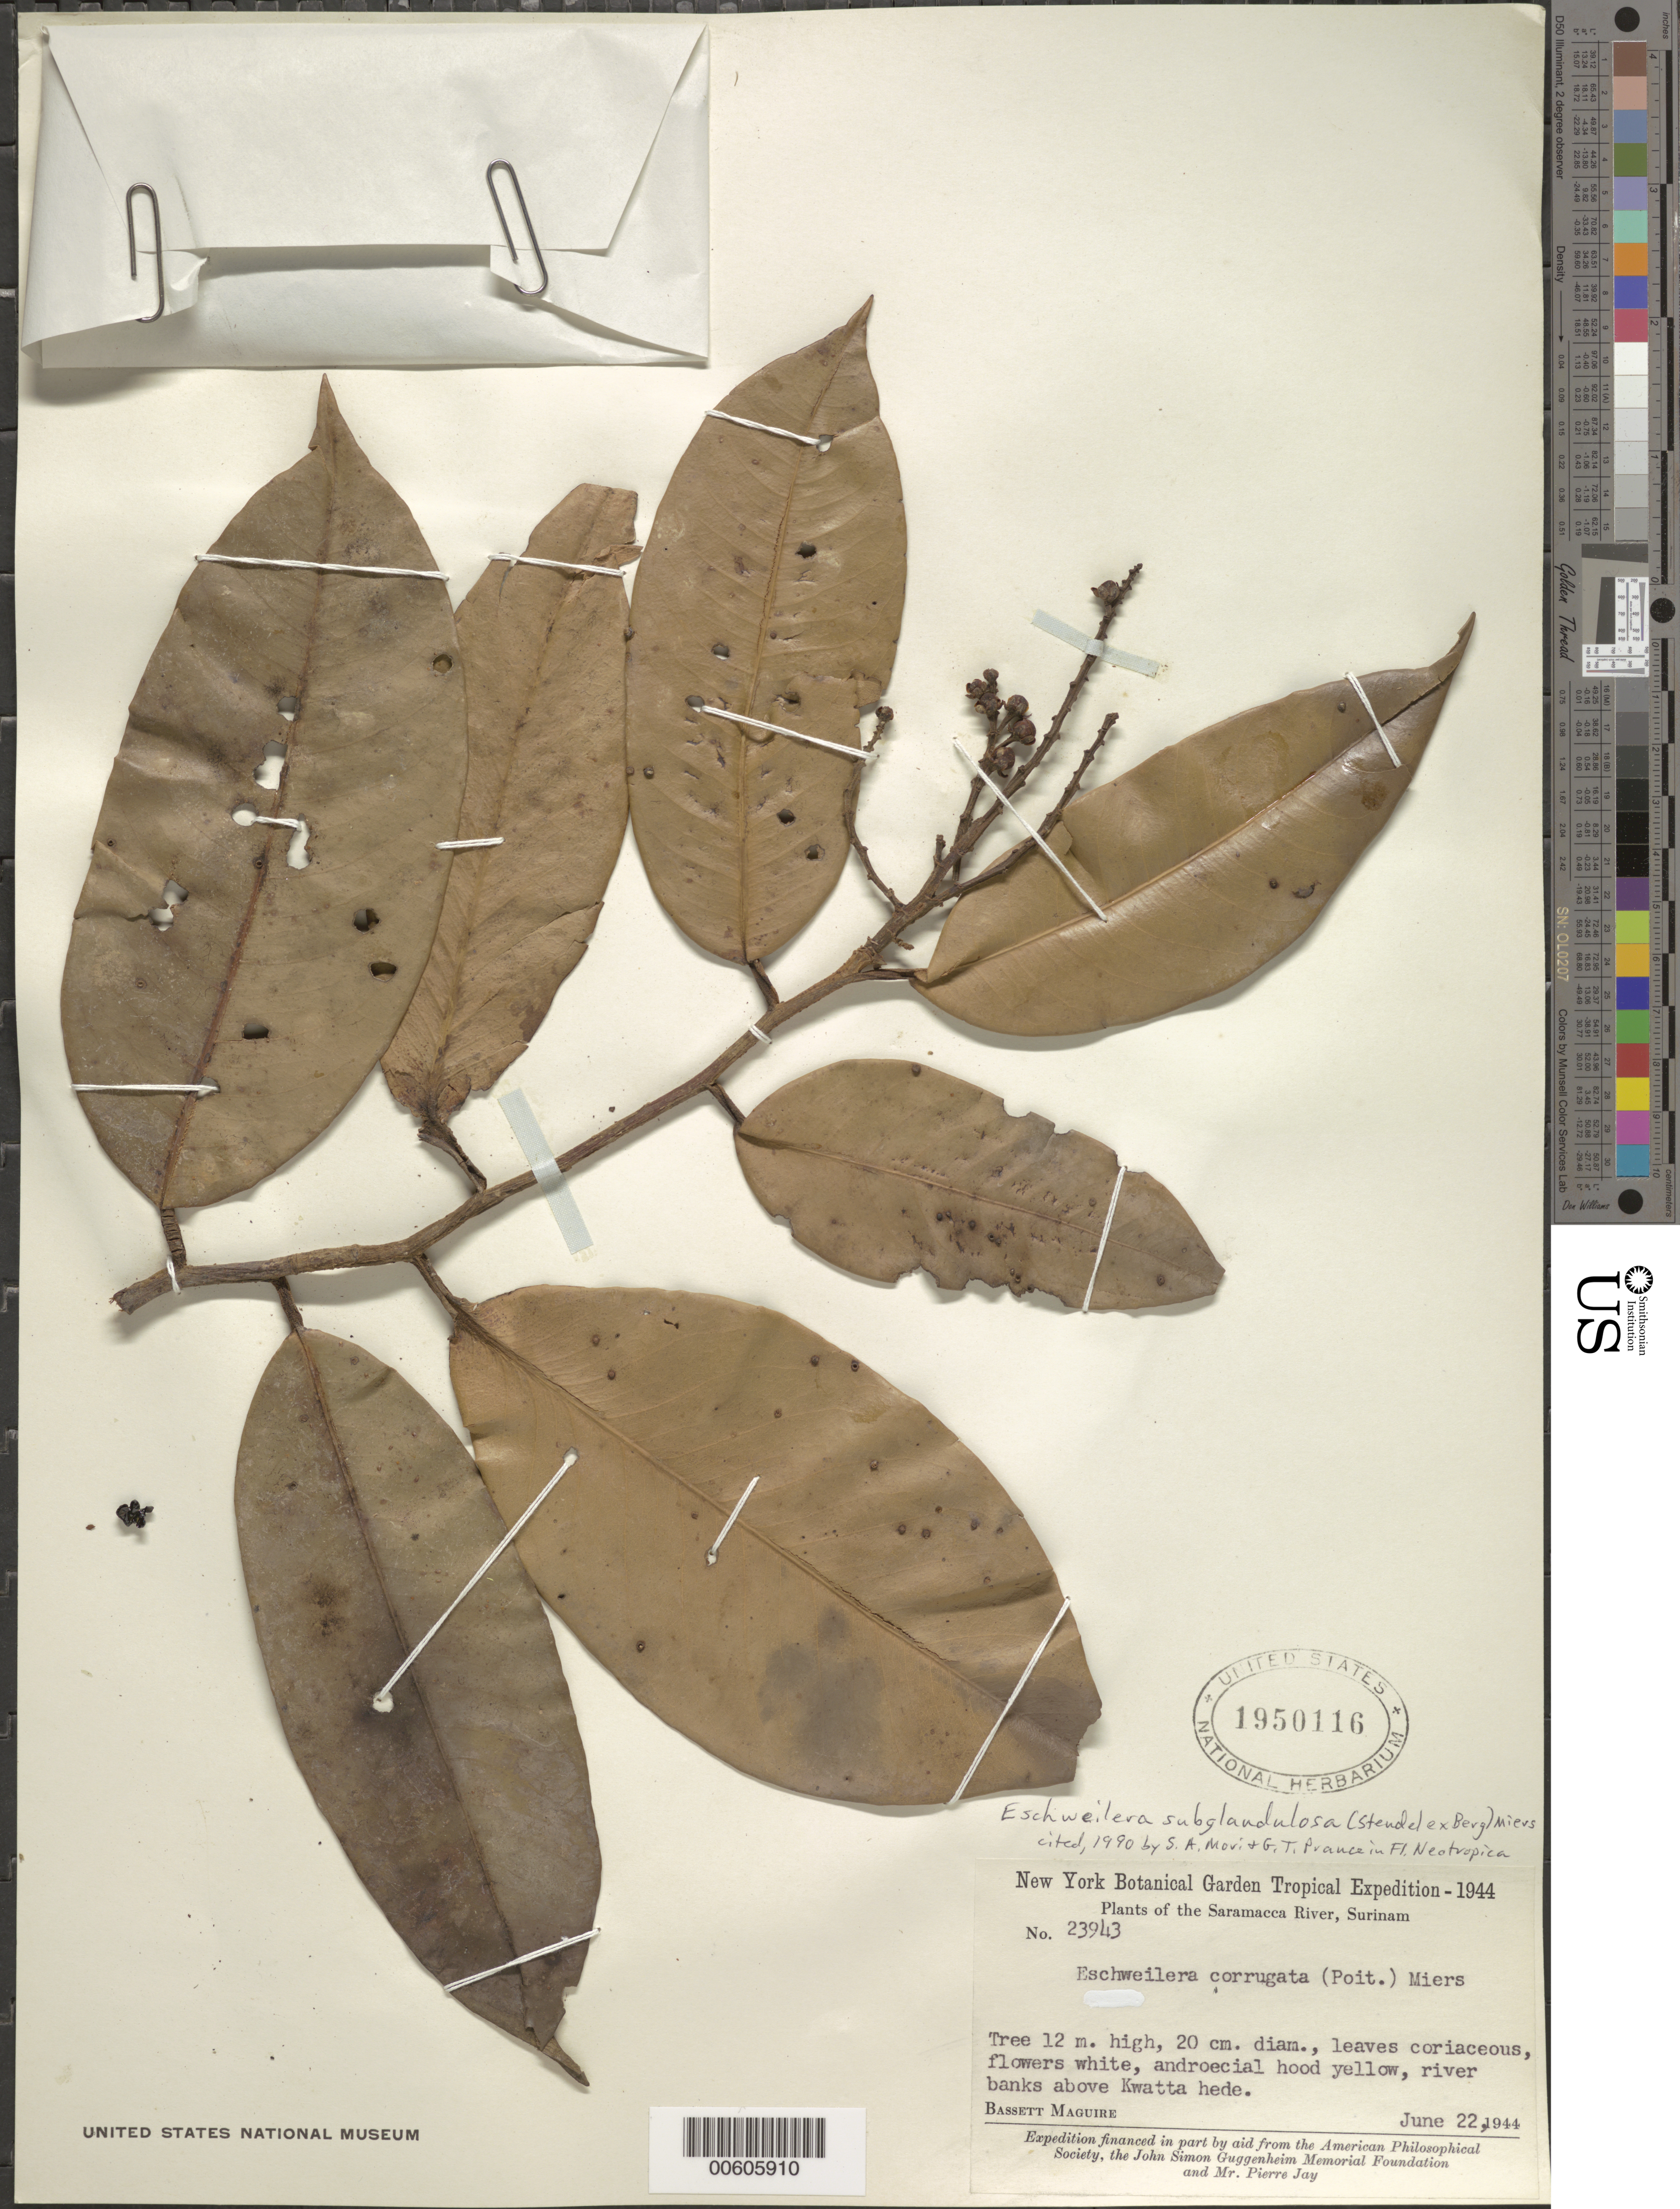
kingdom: Plantae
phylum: Tracheophyta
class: Magnoliopsida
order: Ericales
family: Lecythidaceae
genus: Eschweilera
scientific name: Eschweilera subglandulosa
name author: (Steud. ex Berg) Miers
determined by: Mori, Scott A.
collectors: B. Maguire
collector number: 23943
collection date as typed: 22-Jun-44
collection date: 1944-06-22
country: Suriname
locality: Kwatta hede village, Saramacca River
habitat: River banks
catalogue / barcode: US 1950116